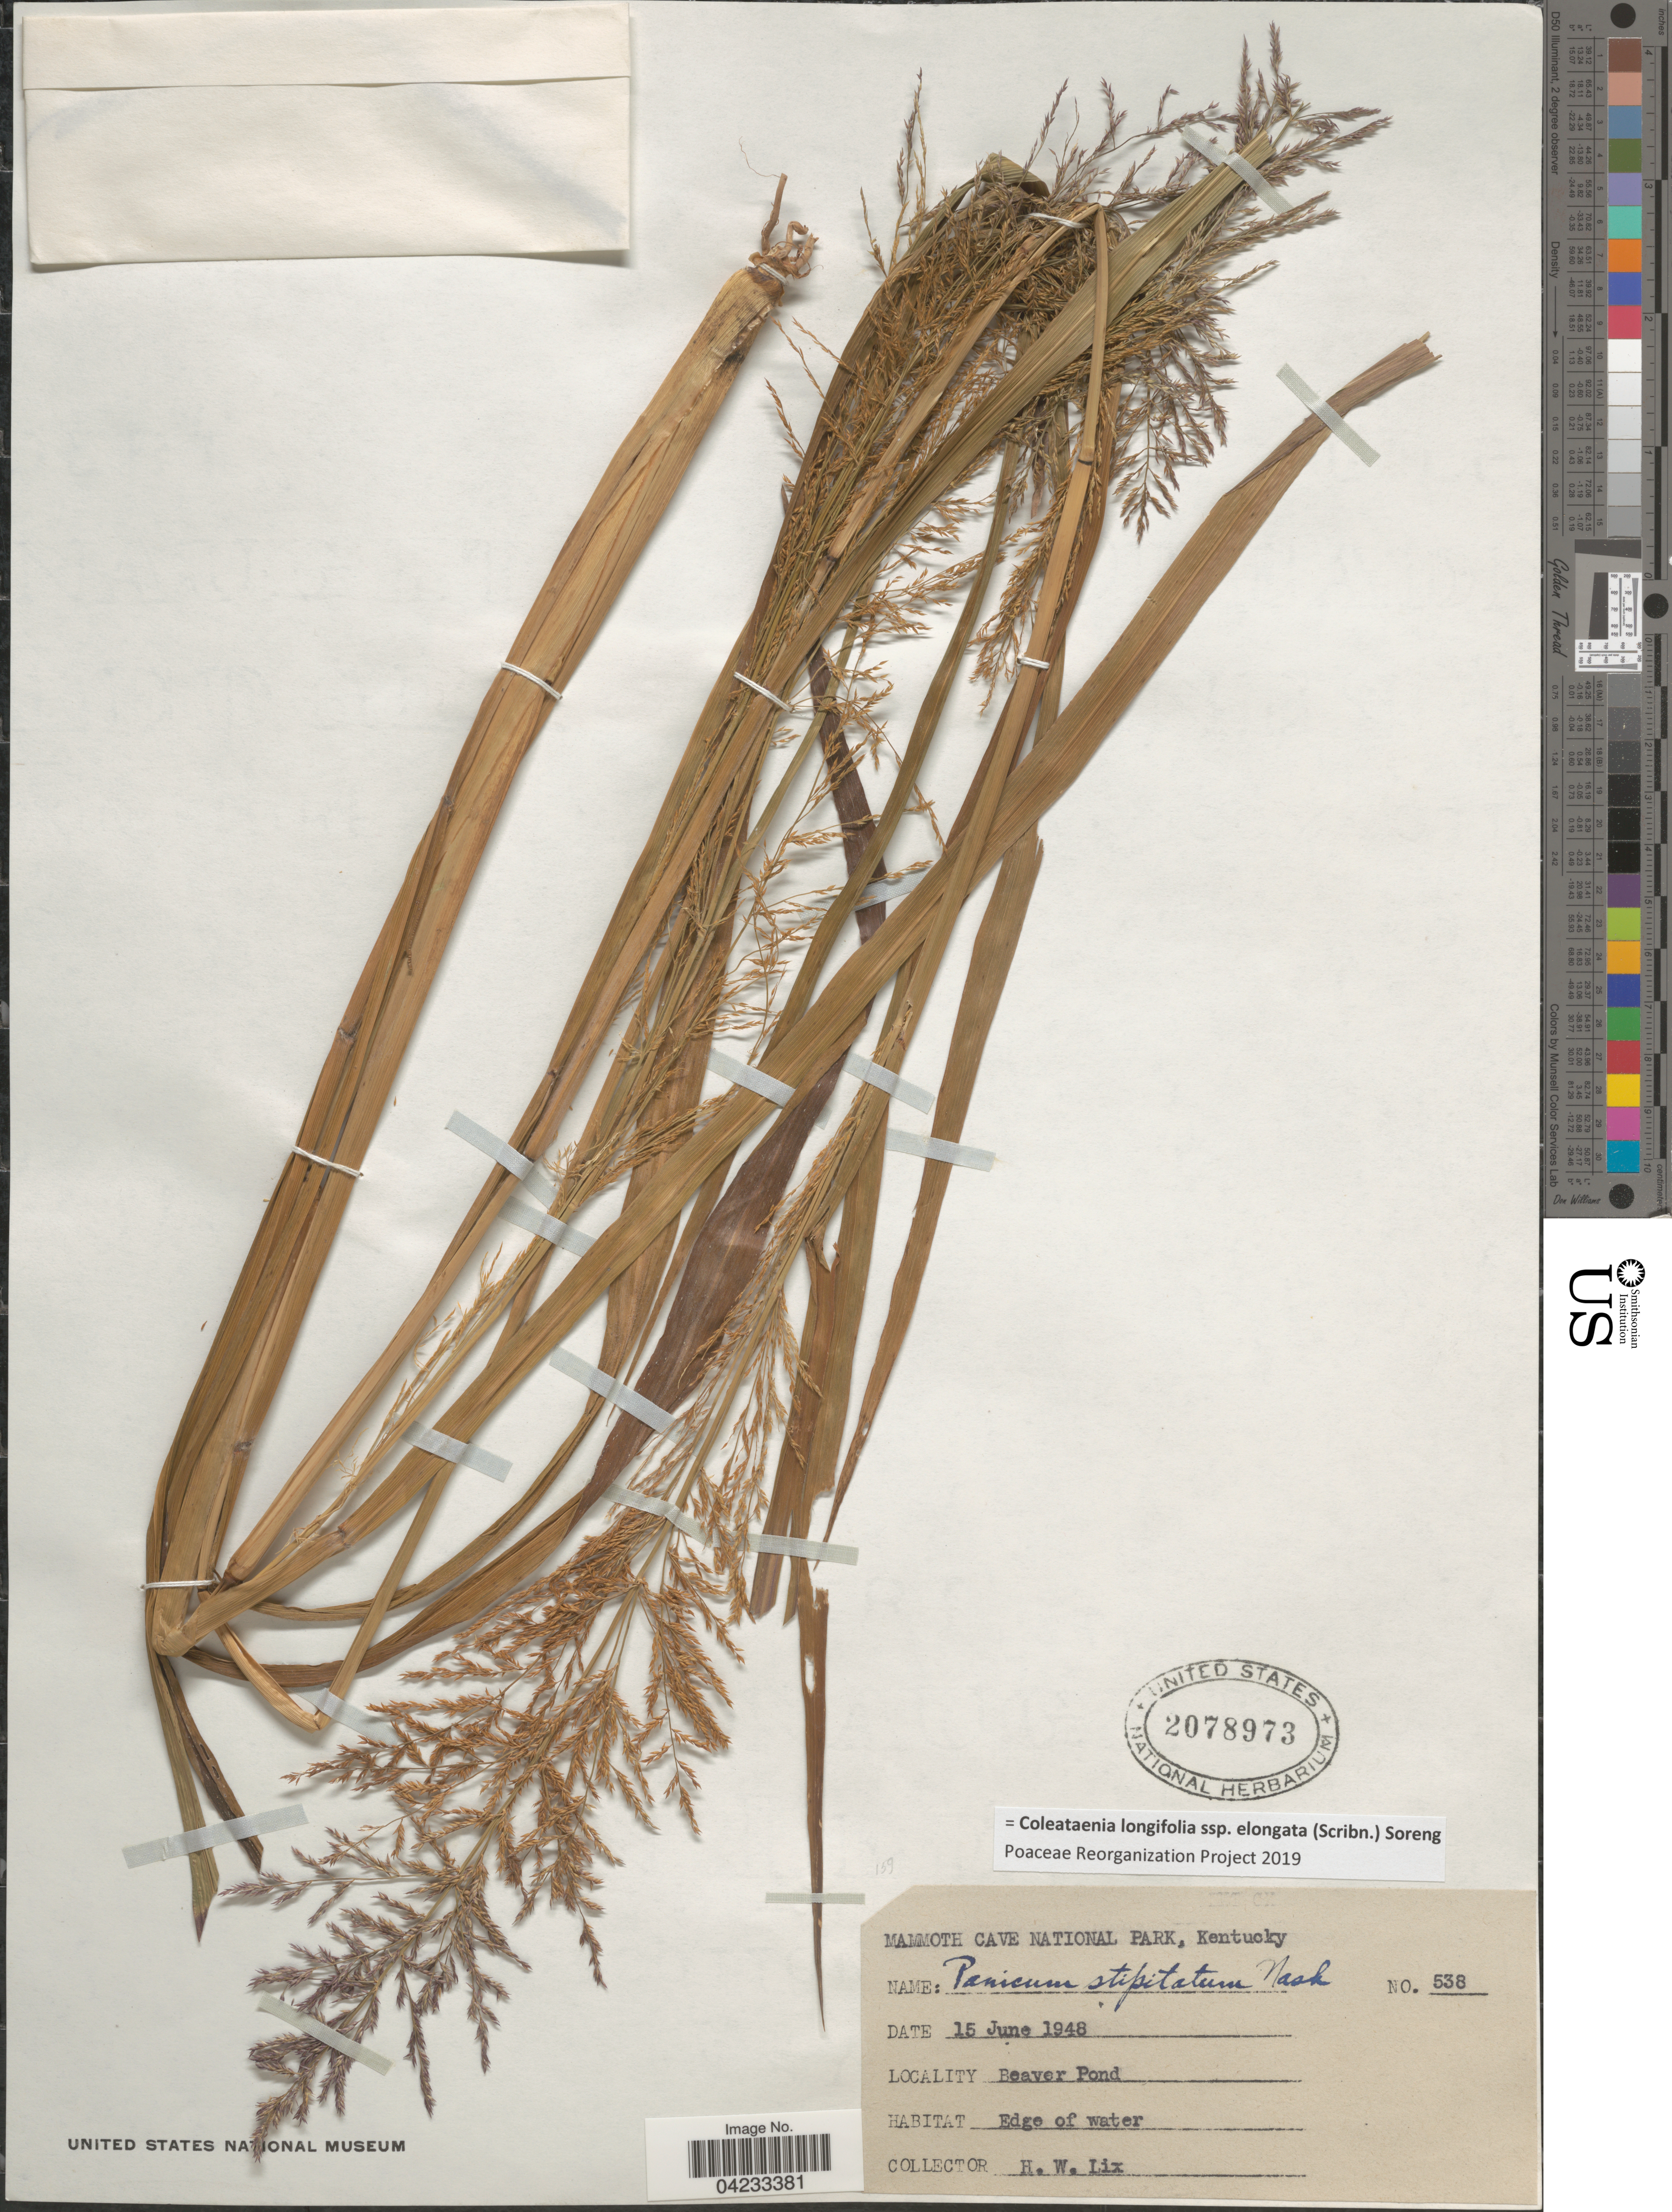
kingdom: Plantae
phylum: Tracheophyta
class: Liliopsida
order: Poales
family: Poaceae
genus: Coleataenia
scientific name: Coleataenia longifolia subsp. elongata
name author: (Scribn.) Soreng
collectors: H. W. Lix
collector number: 538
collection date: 1948-06-15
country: United States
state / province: Kentucky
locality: Mammoth Cave National Park. Beaver Pond. Edge of water.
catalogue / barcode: US 2078973